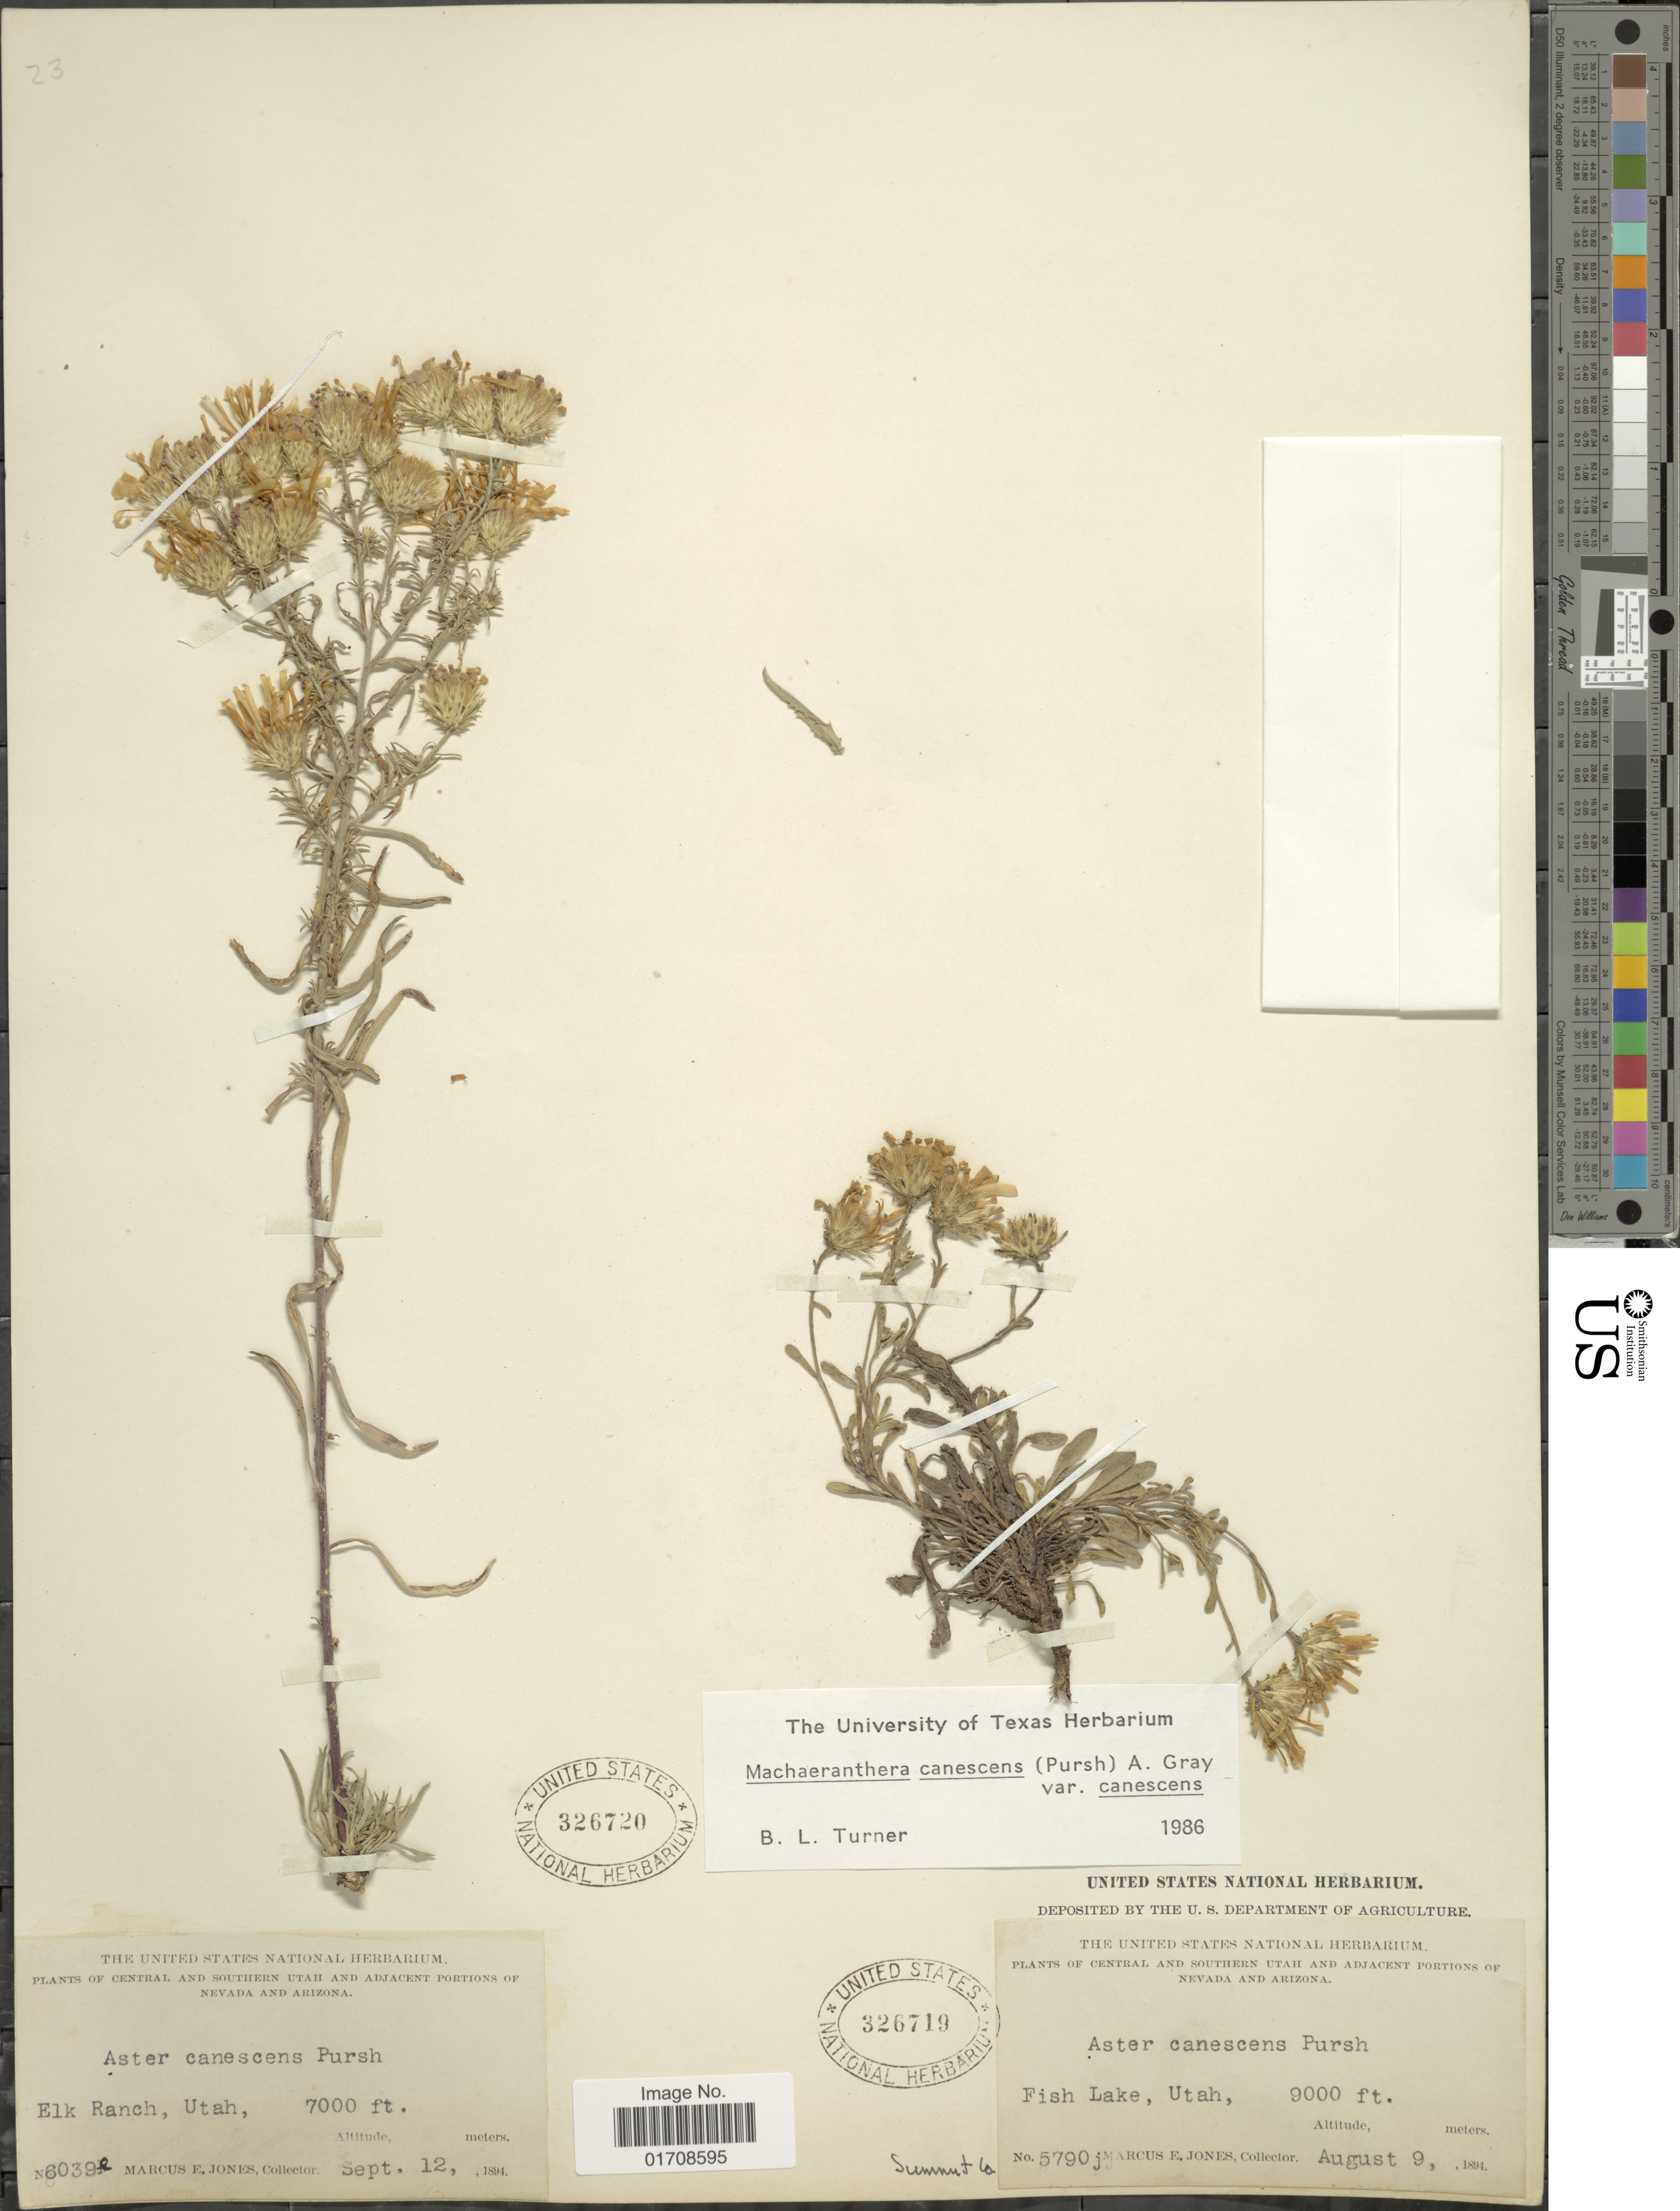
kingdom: Plantae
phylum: Tracheophyta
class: Magnoliopsida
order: Asterales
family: Asteraceae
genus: Machaeranthera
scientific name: Machaeranthera canescens var. canescens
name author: (Pursh) A. Gray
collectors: M. E. Jones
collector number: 5790j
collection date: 1894-08-09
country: United States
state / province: Utah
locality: Fisk Lake, Summit Co.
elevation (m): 2743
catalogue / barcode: US 326719-2